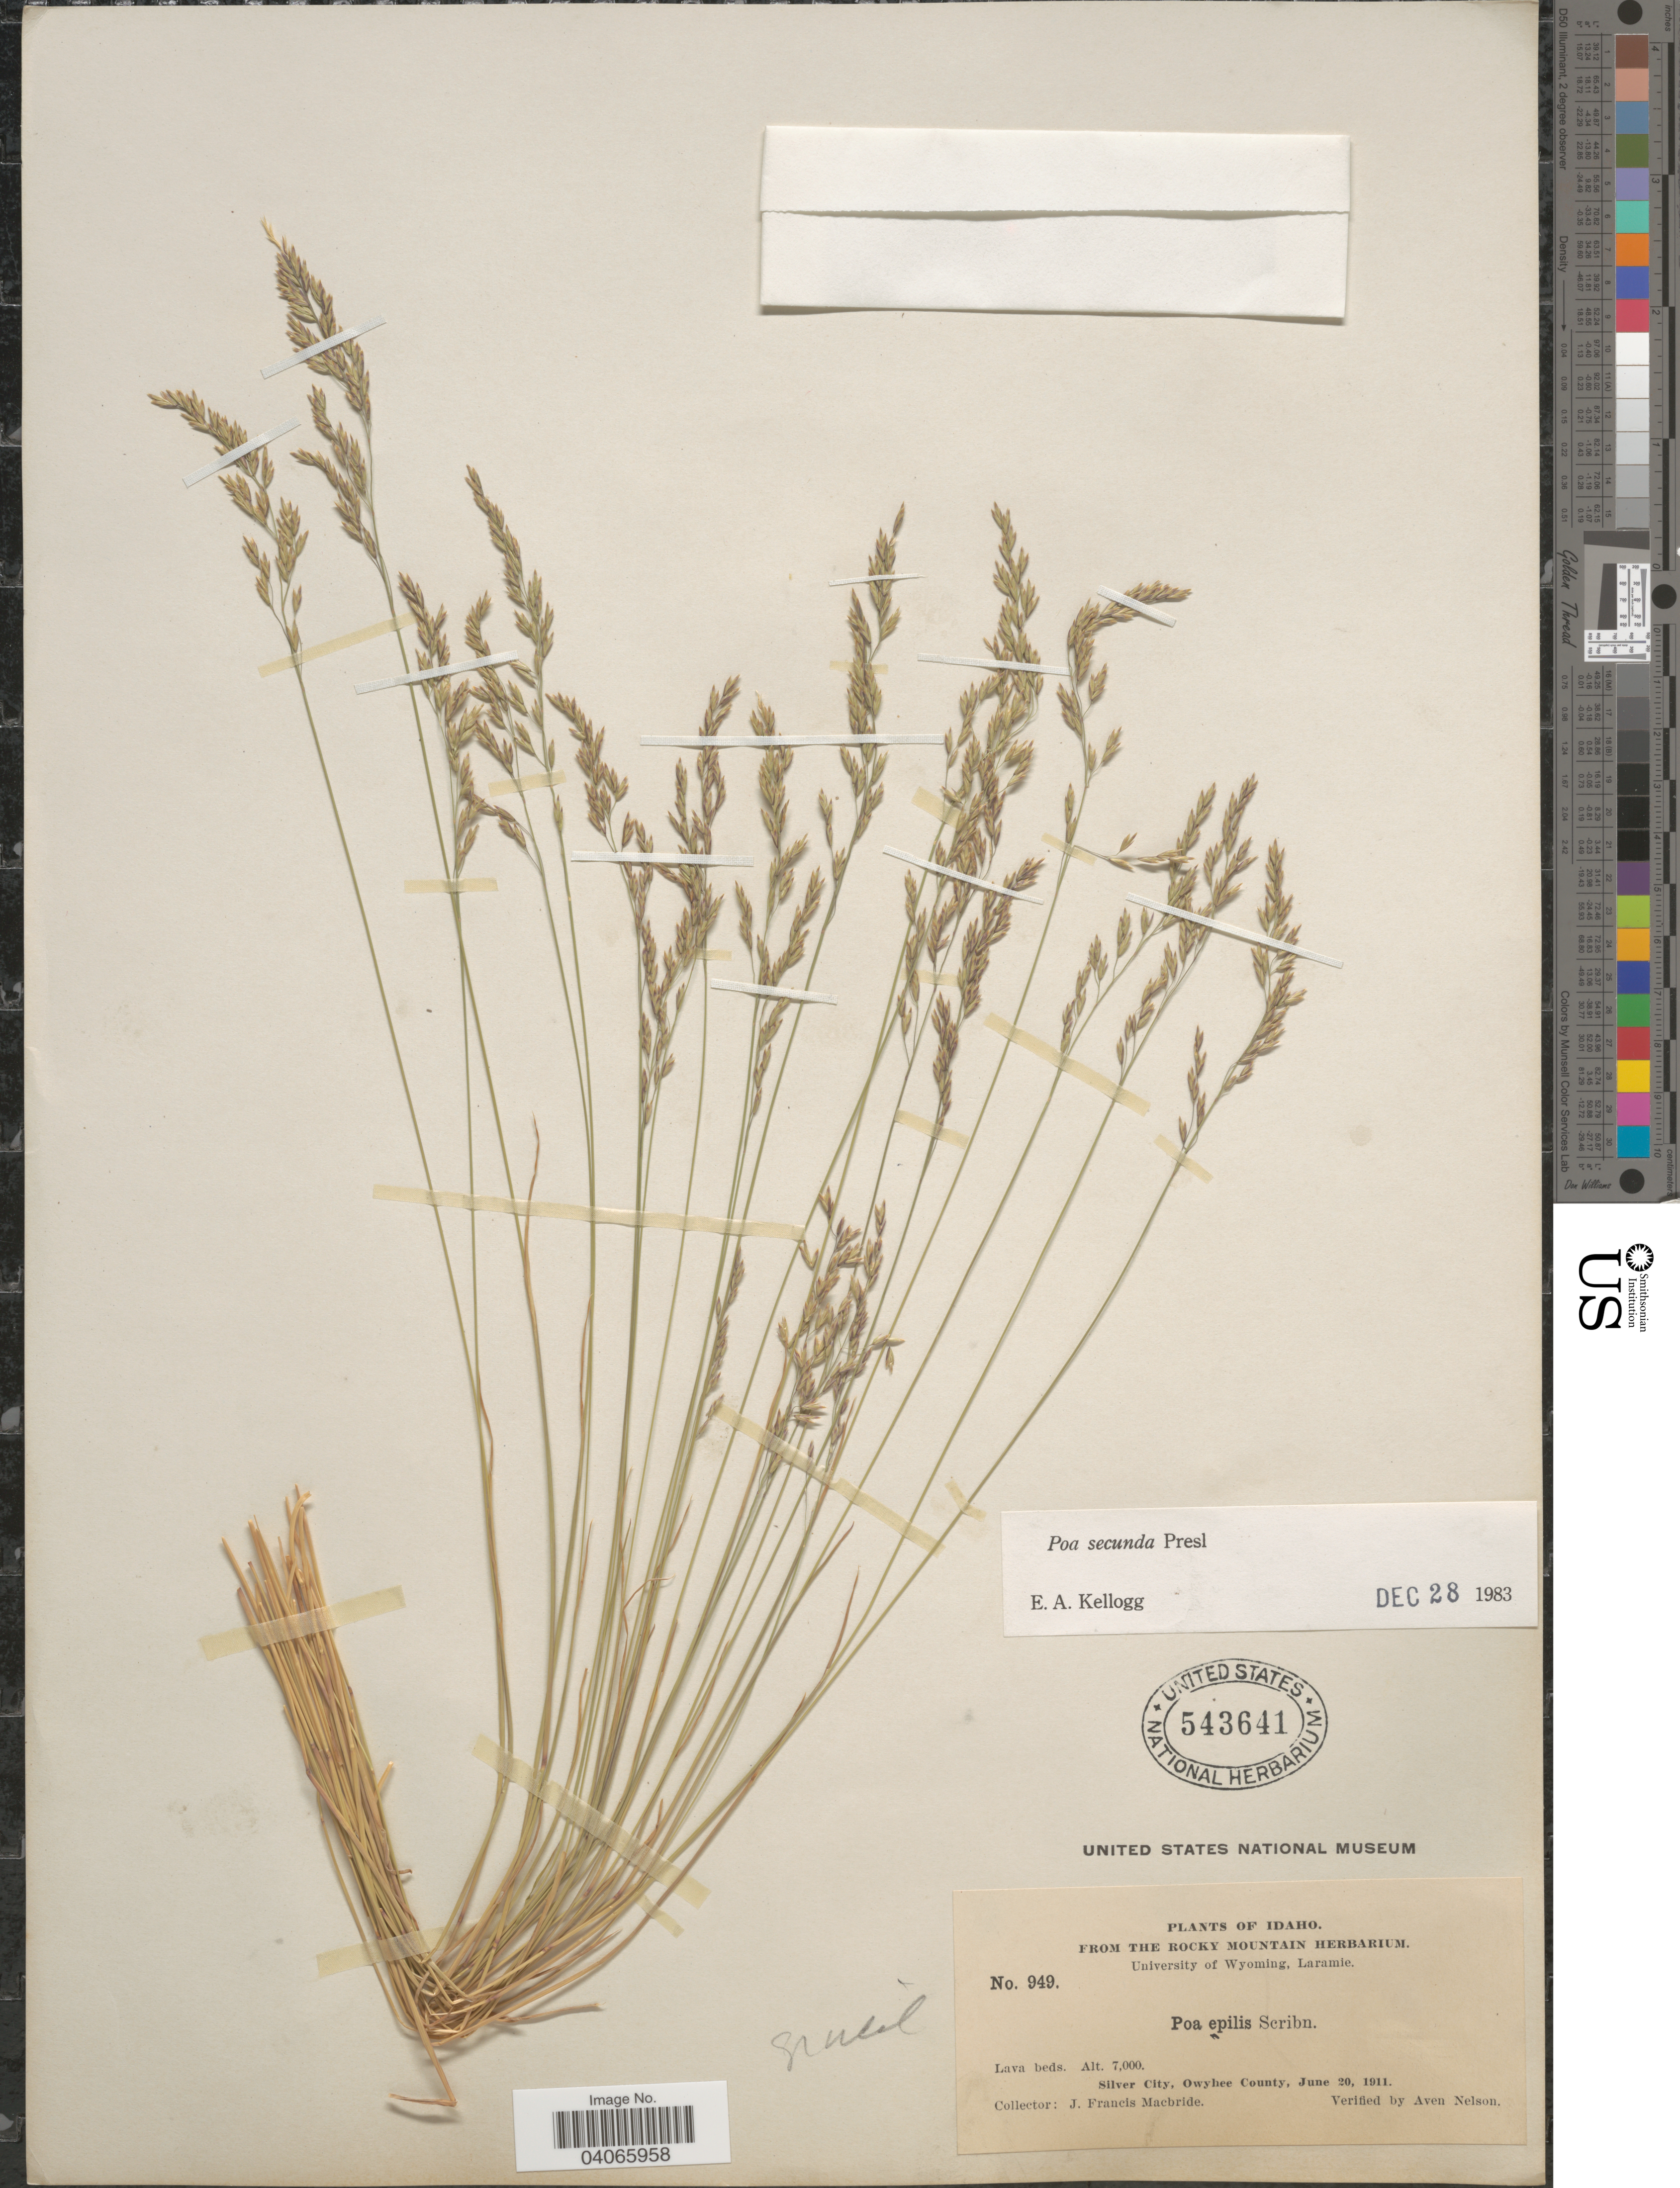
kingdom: Plantae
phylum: Tracheophyta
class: Liliopsida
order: Poales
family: Poaceae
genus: Poa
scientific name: Poa secunda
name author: J. Presl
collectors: J. F. Macbride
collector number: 949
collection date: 1911-06-20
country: United States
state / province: Idaho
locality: Silver City, Owyhee County.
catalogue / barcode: US 543641